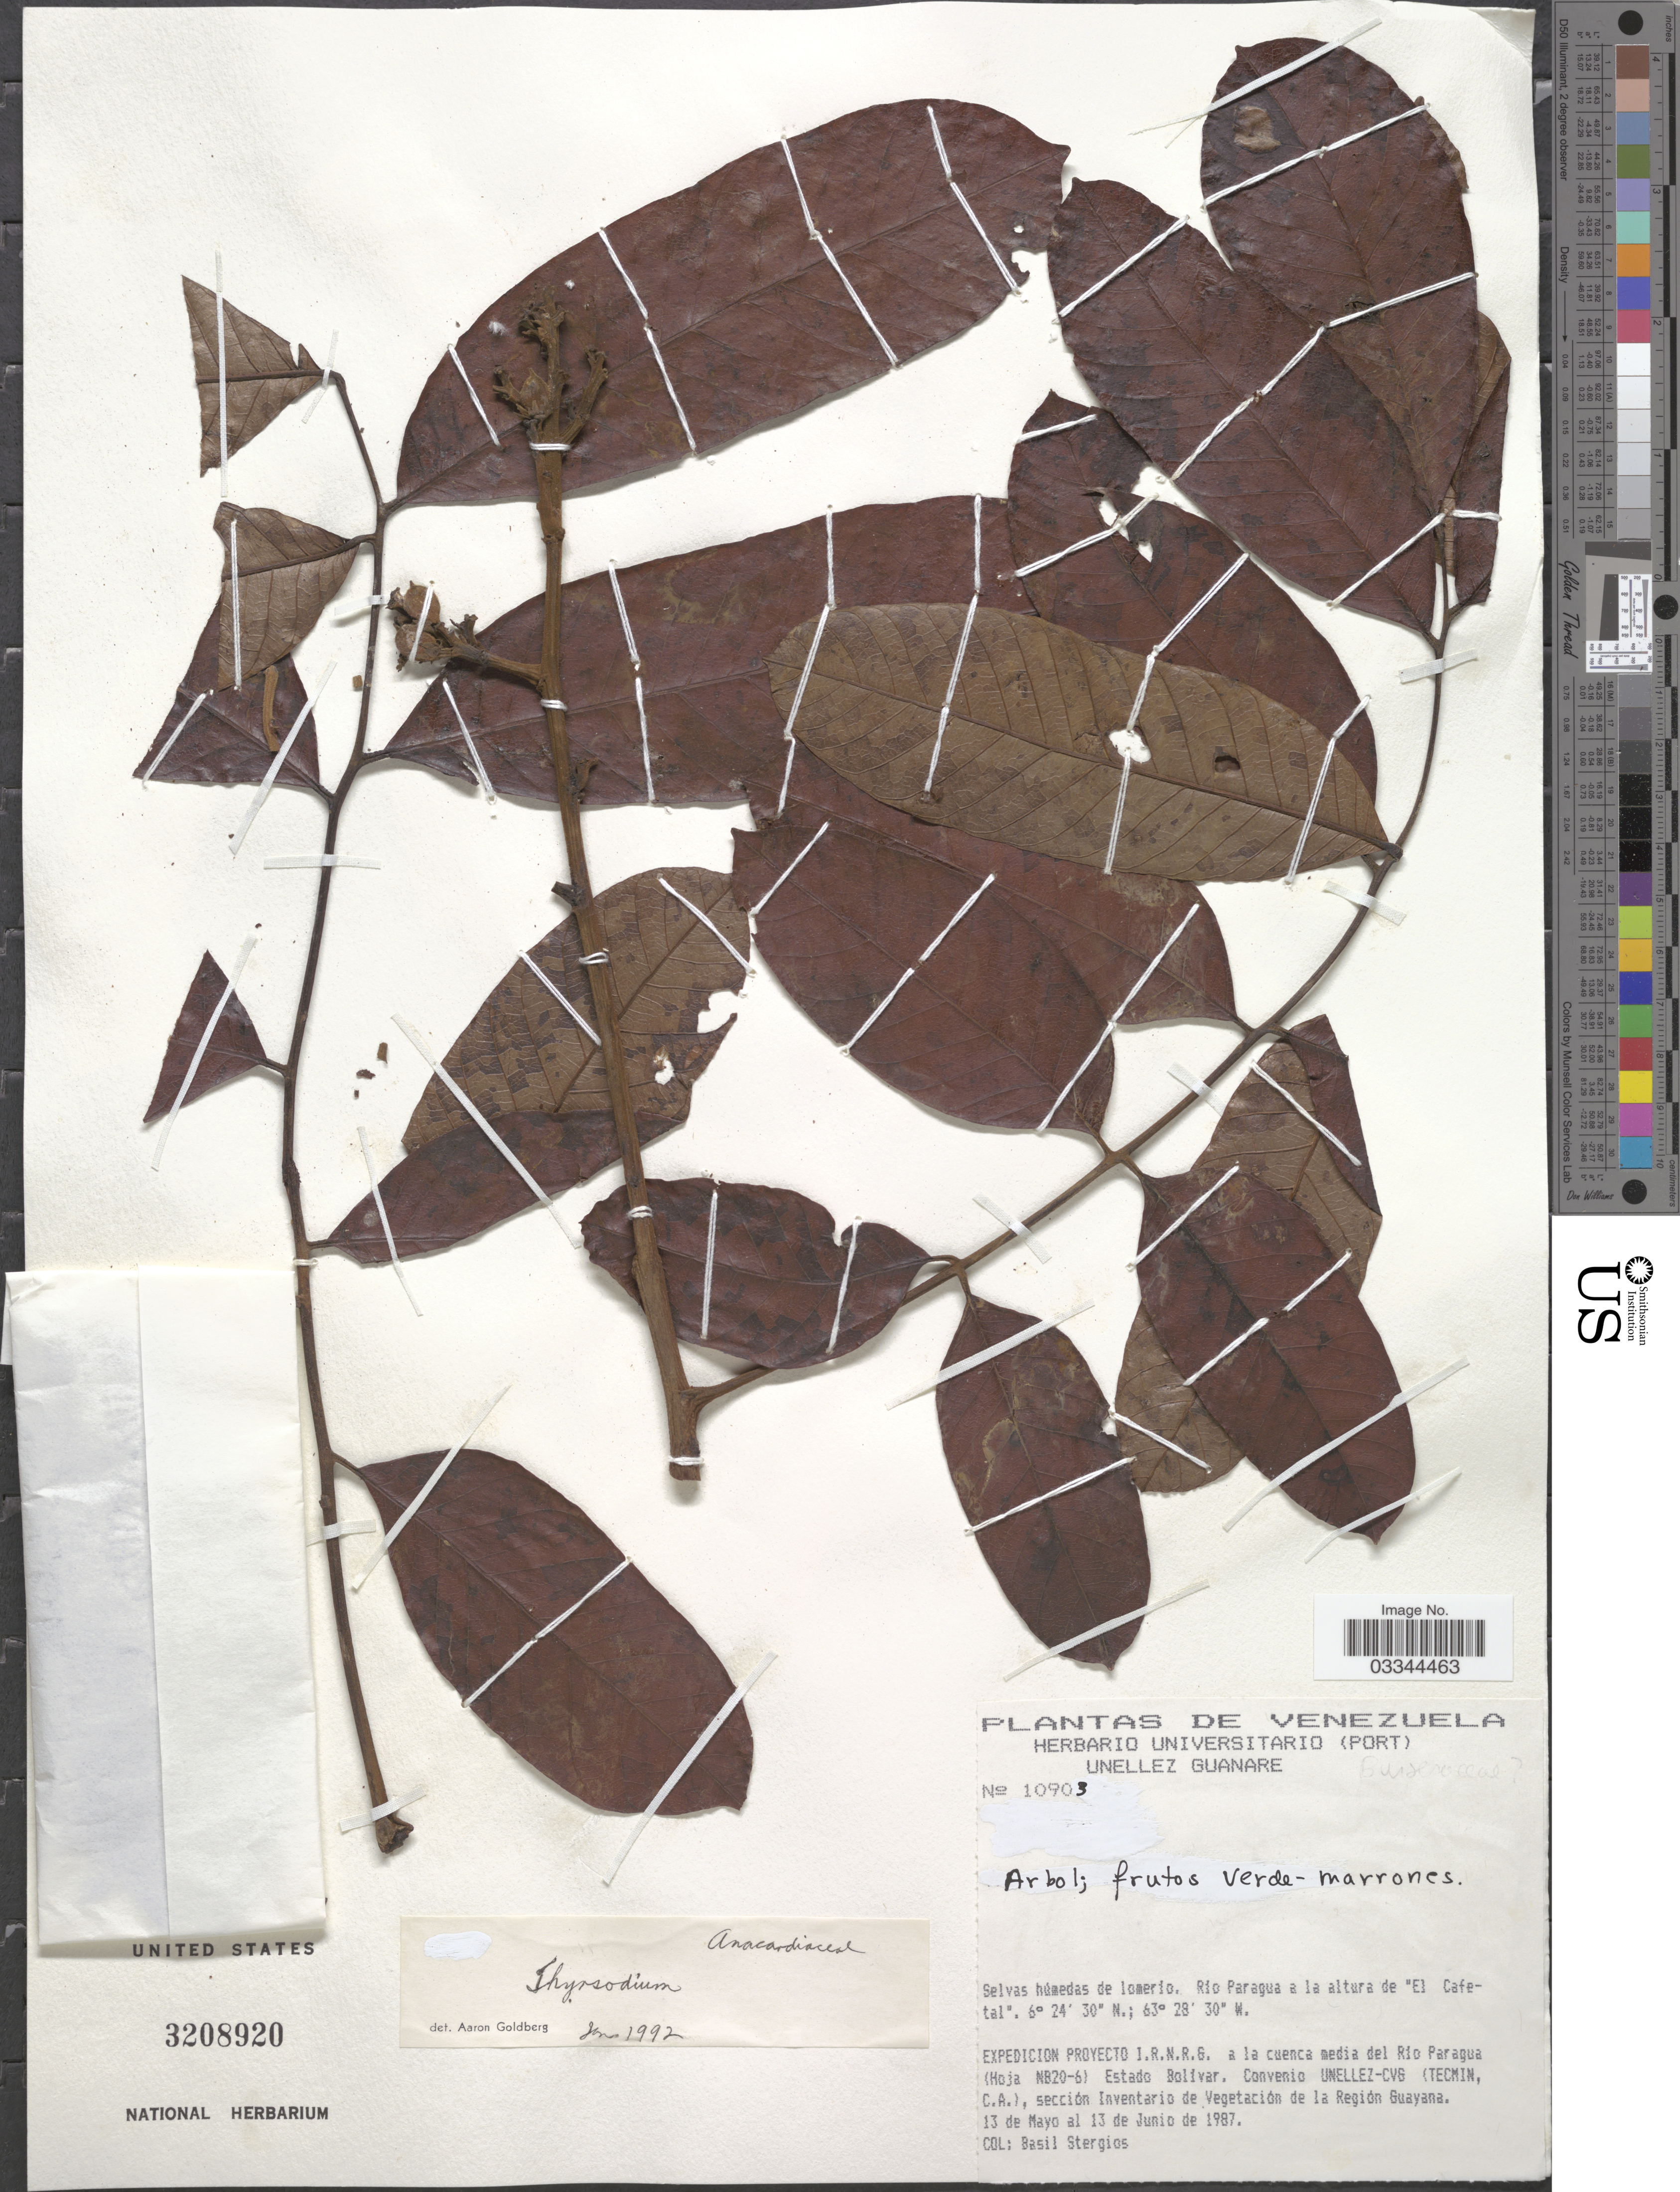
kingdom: Plantae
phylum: Tracheophyta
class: Magnoliopsida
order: Sapindales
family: Anacardiaceae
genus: Thyrsodium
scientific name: Thyrsodium sp.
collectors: B. G. Stergios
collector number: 10903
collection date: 1987-05-13/1987-06-13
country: Venezuela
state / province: Bolivar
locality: Río Paragua a la altura de "El Cafetal". A la cuenca media del Rio Paragua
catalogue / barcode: US 3208920